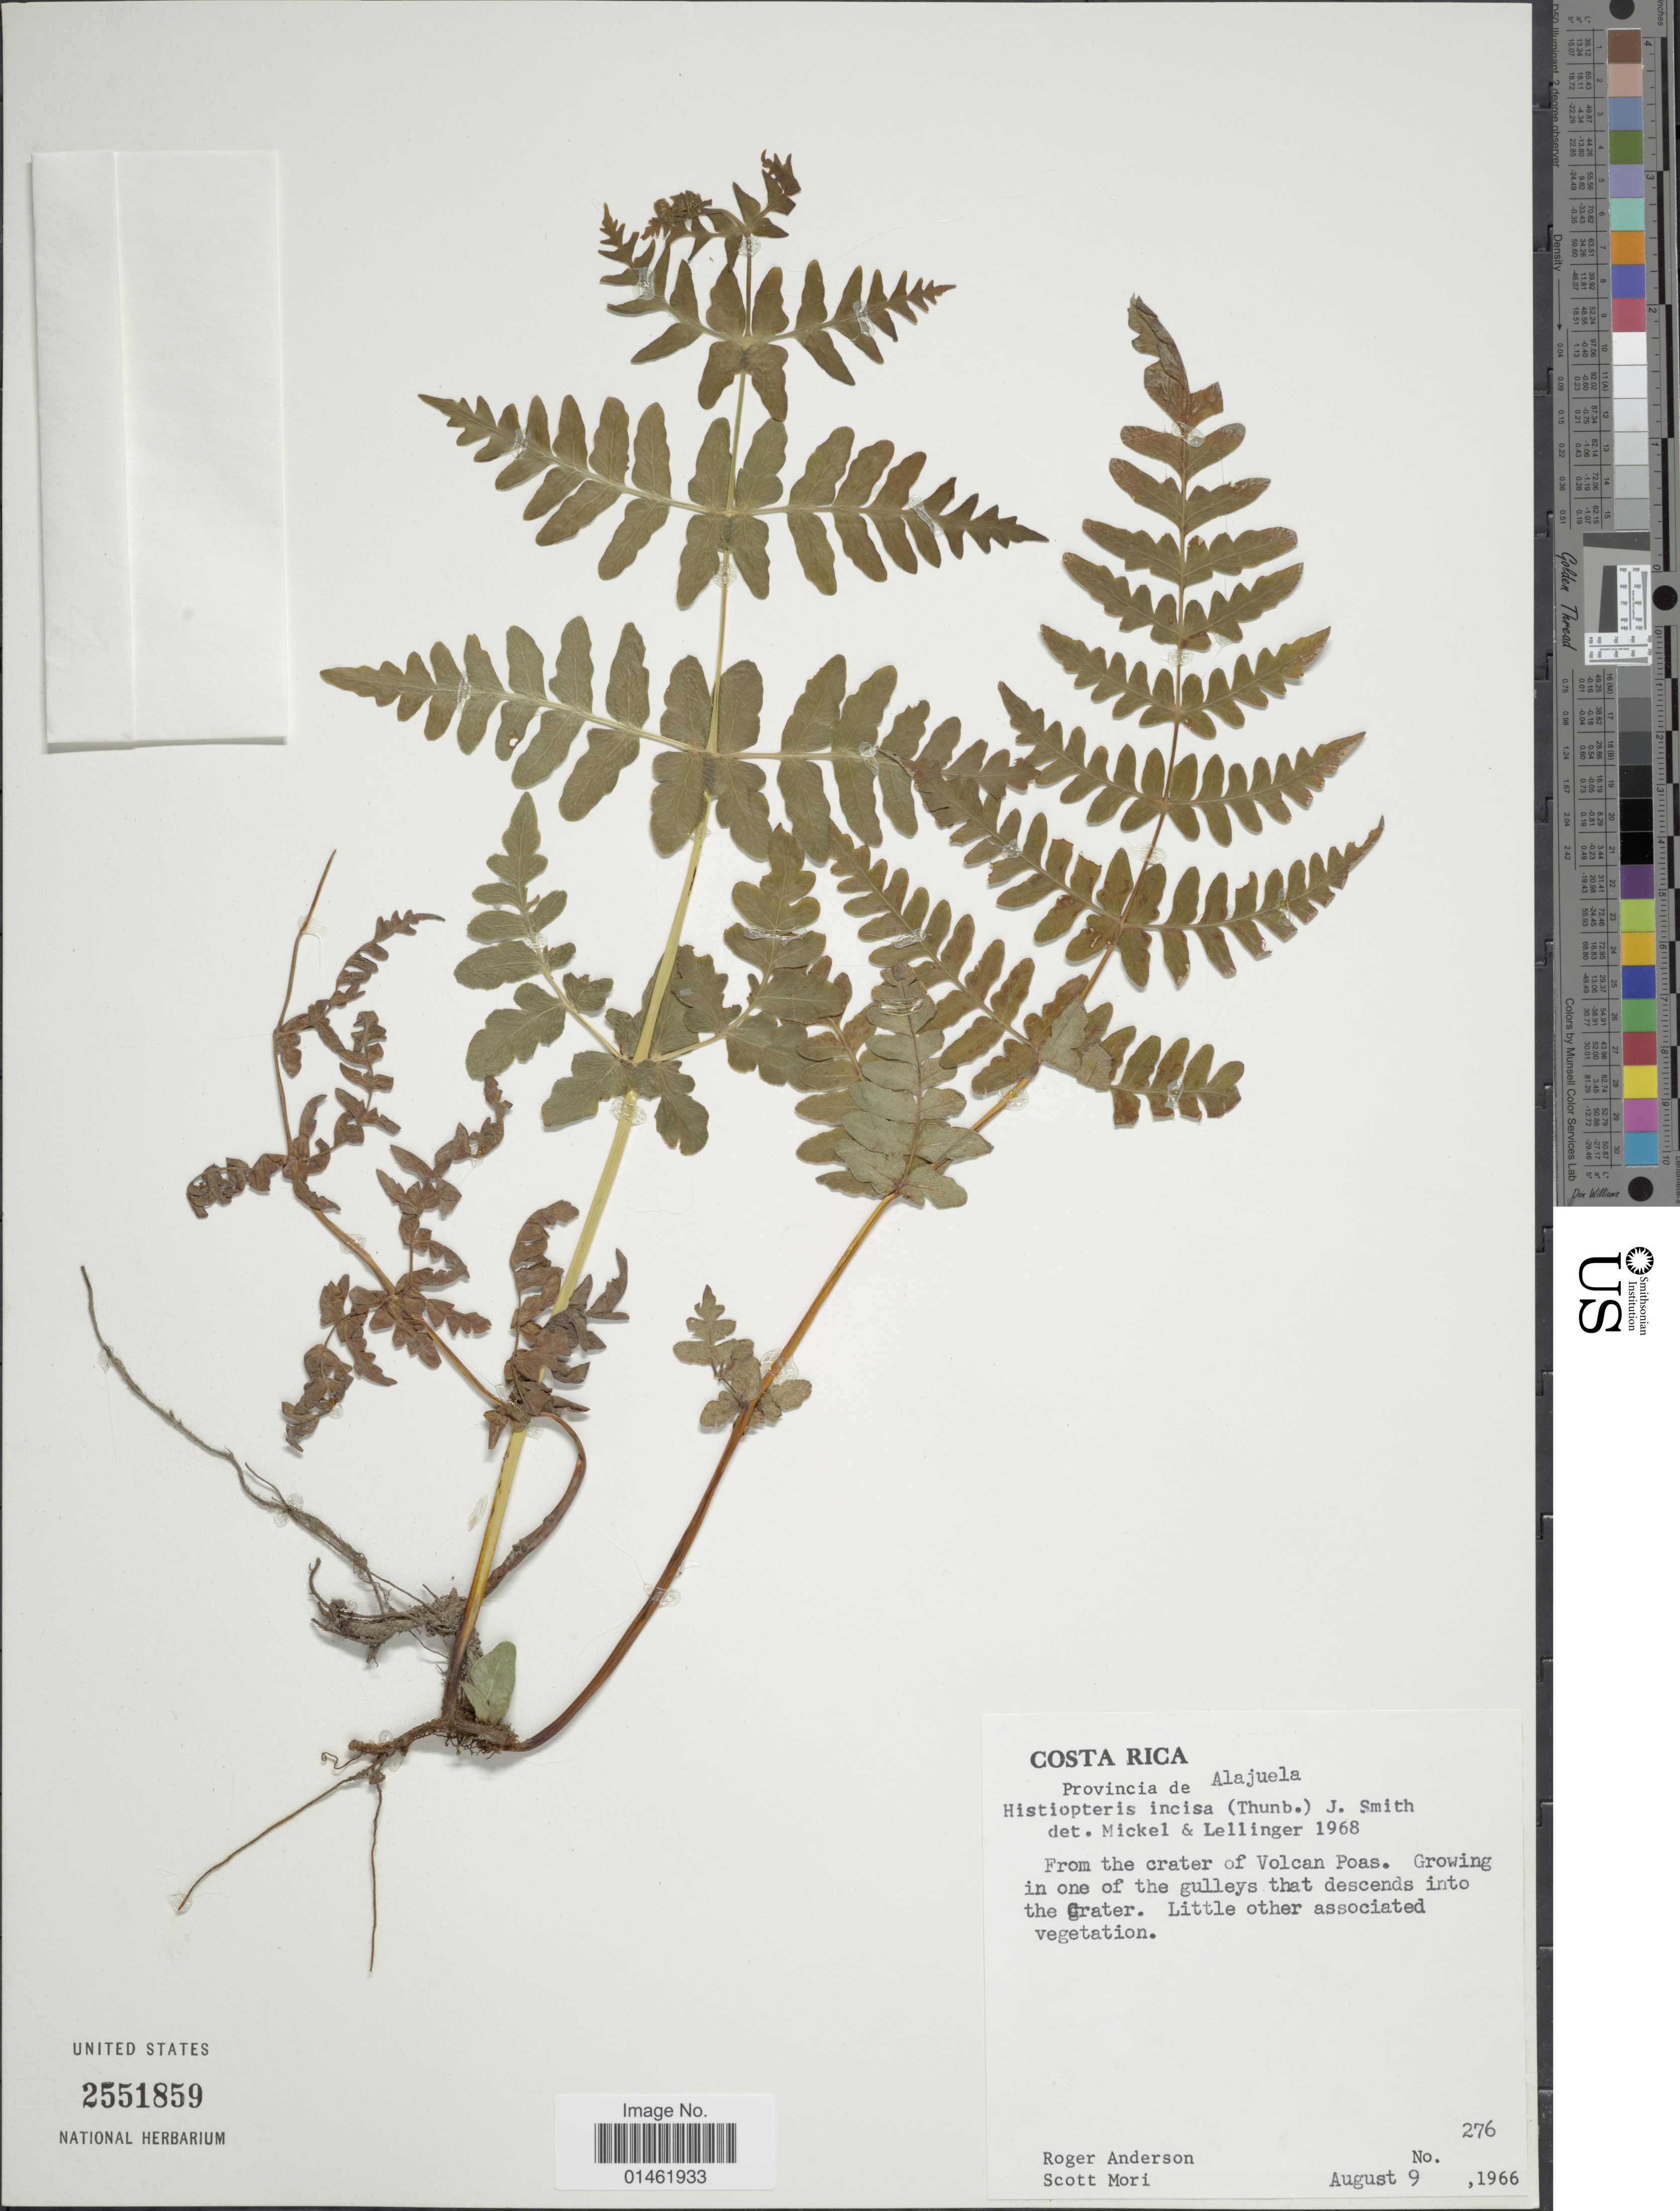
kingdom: Plantae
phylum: Tracheophyta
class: Polypodiopsida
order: Polypodiales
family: Dennstaedtiaceae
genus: Histiopteris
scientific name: Histiopteris incisa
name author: (Thunb.) J. Sm.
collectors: R. Anderson & S. Mori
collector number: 276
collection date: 1966-08-09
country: Costa Rica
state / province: Alajuela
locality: Costa Rica, Provincia de Alajuela, from the crater of Volcan Poas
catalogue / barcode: US 2551859